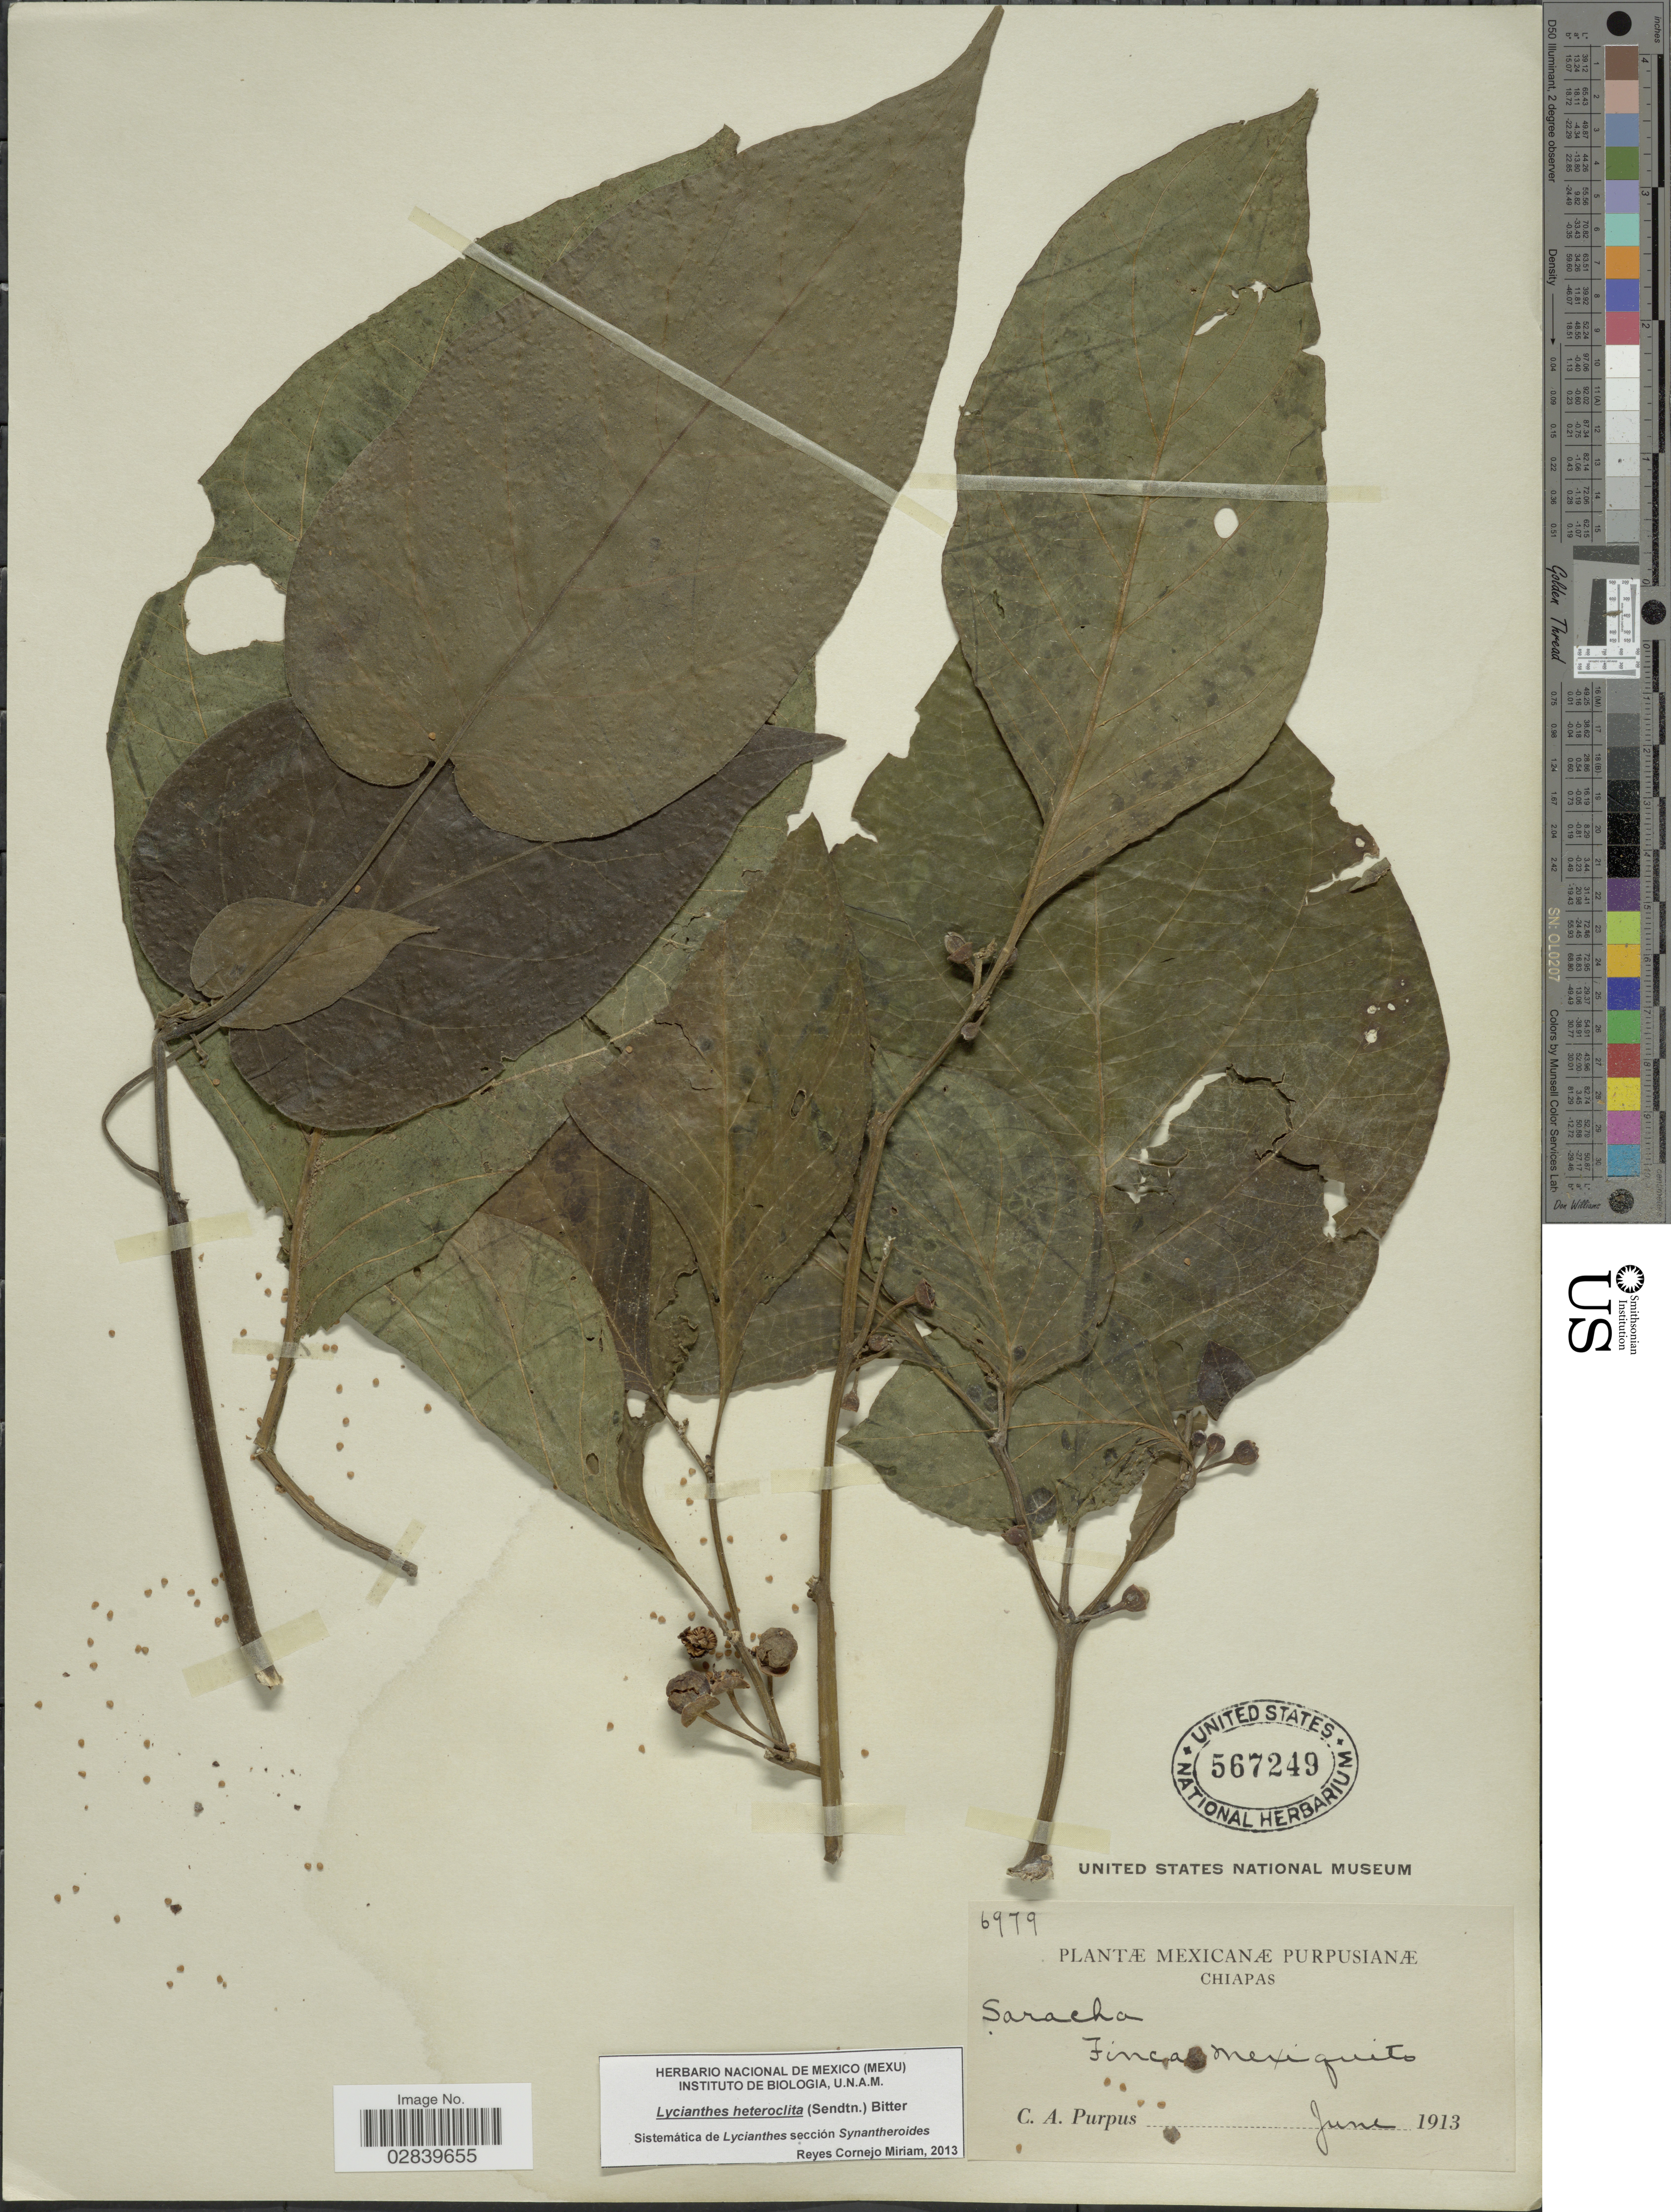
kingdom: Plantae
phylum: Tracheophyta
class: Magnoliopsida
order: Solanales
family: Solanaceae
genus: Lycianthes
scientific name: Lycianthes heteroclita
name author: (Sendtn.) Bitter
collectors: C. A. Purpus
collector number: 6979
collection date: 1913-06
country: Mexico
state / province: Chiapas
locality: Finca Mexiquito.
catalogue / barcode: US 567249